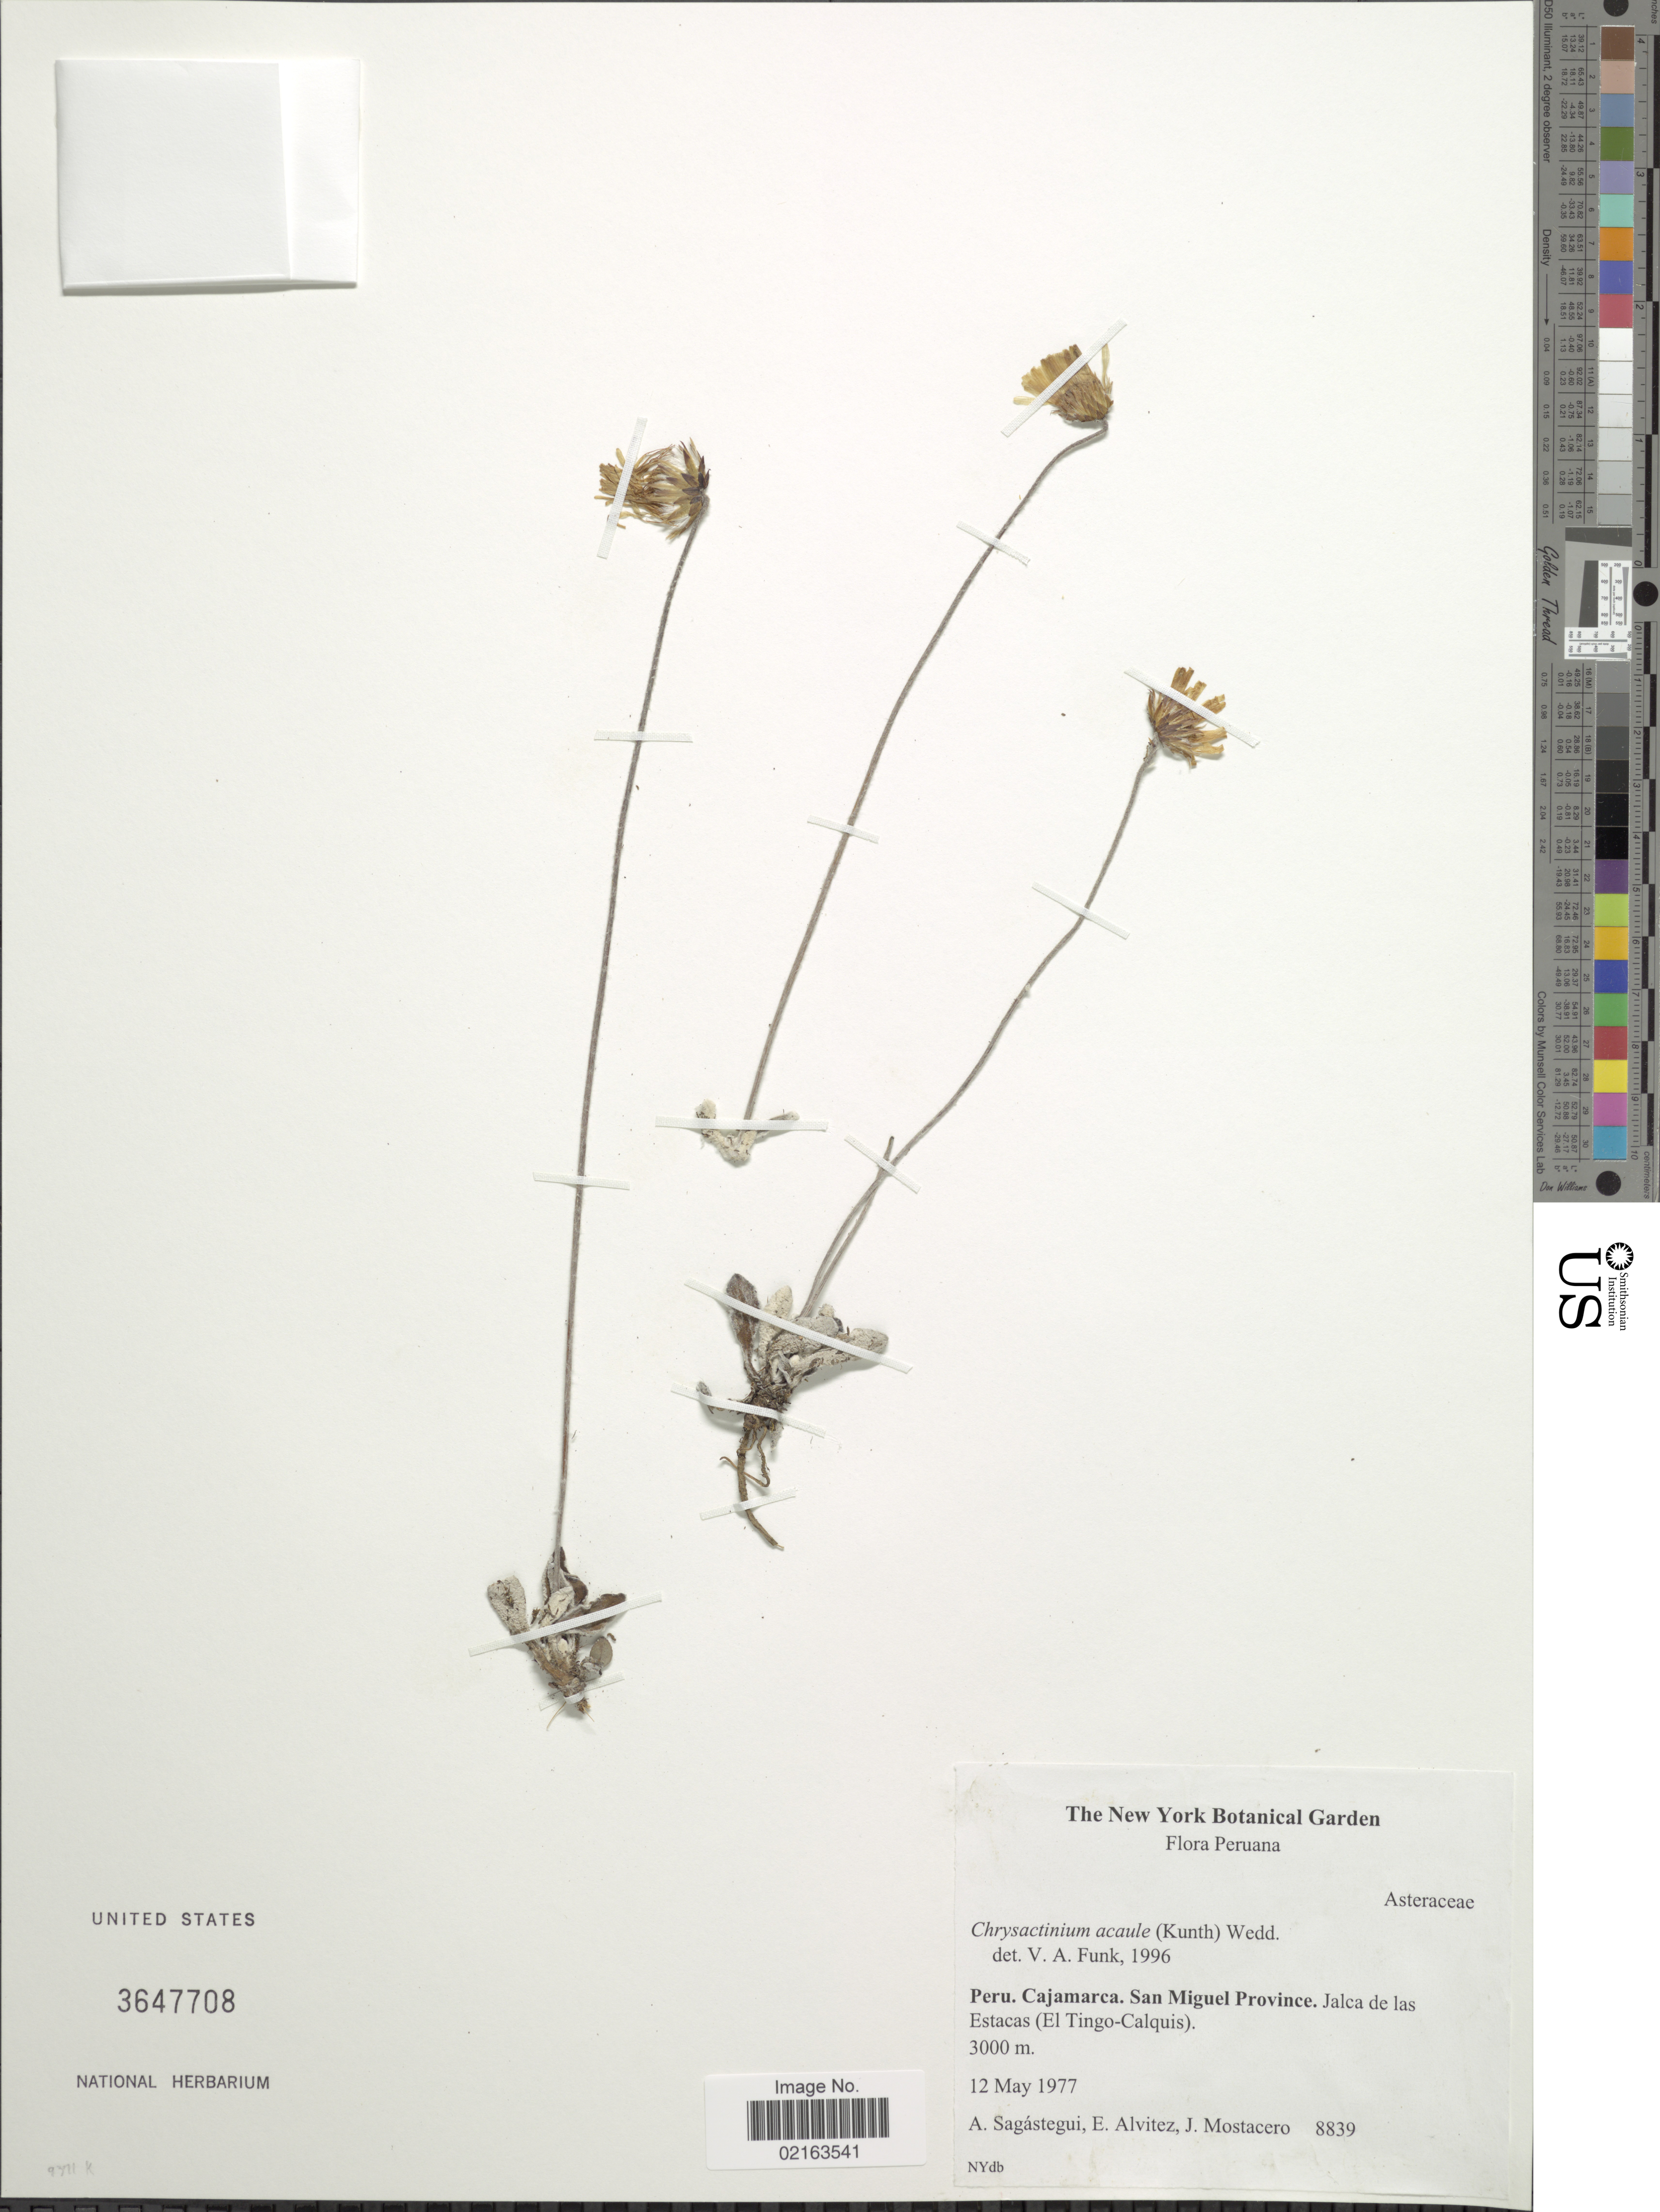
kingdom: Plantae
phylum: Tracheophyta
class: Magnoliopsida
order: Asterales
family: Asteraceae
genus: Chrysactinium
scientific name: Chrysactinium acaule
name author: (Kunth) Wedd.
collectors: A. Sagástequi, E. Alvitez I. & J. Mostacero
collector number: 8839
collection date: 1977-05-12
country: Peru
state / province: Cajamarca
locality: Peru. Cajamarca. San Miguel Province. Jalca de las Estacas (El Tingo-Calquis)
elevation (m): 3000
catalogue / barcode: US 3647708